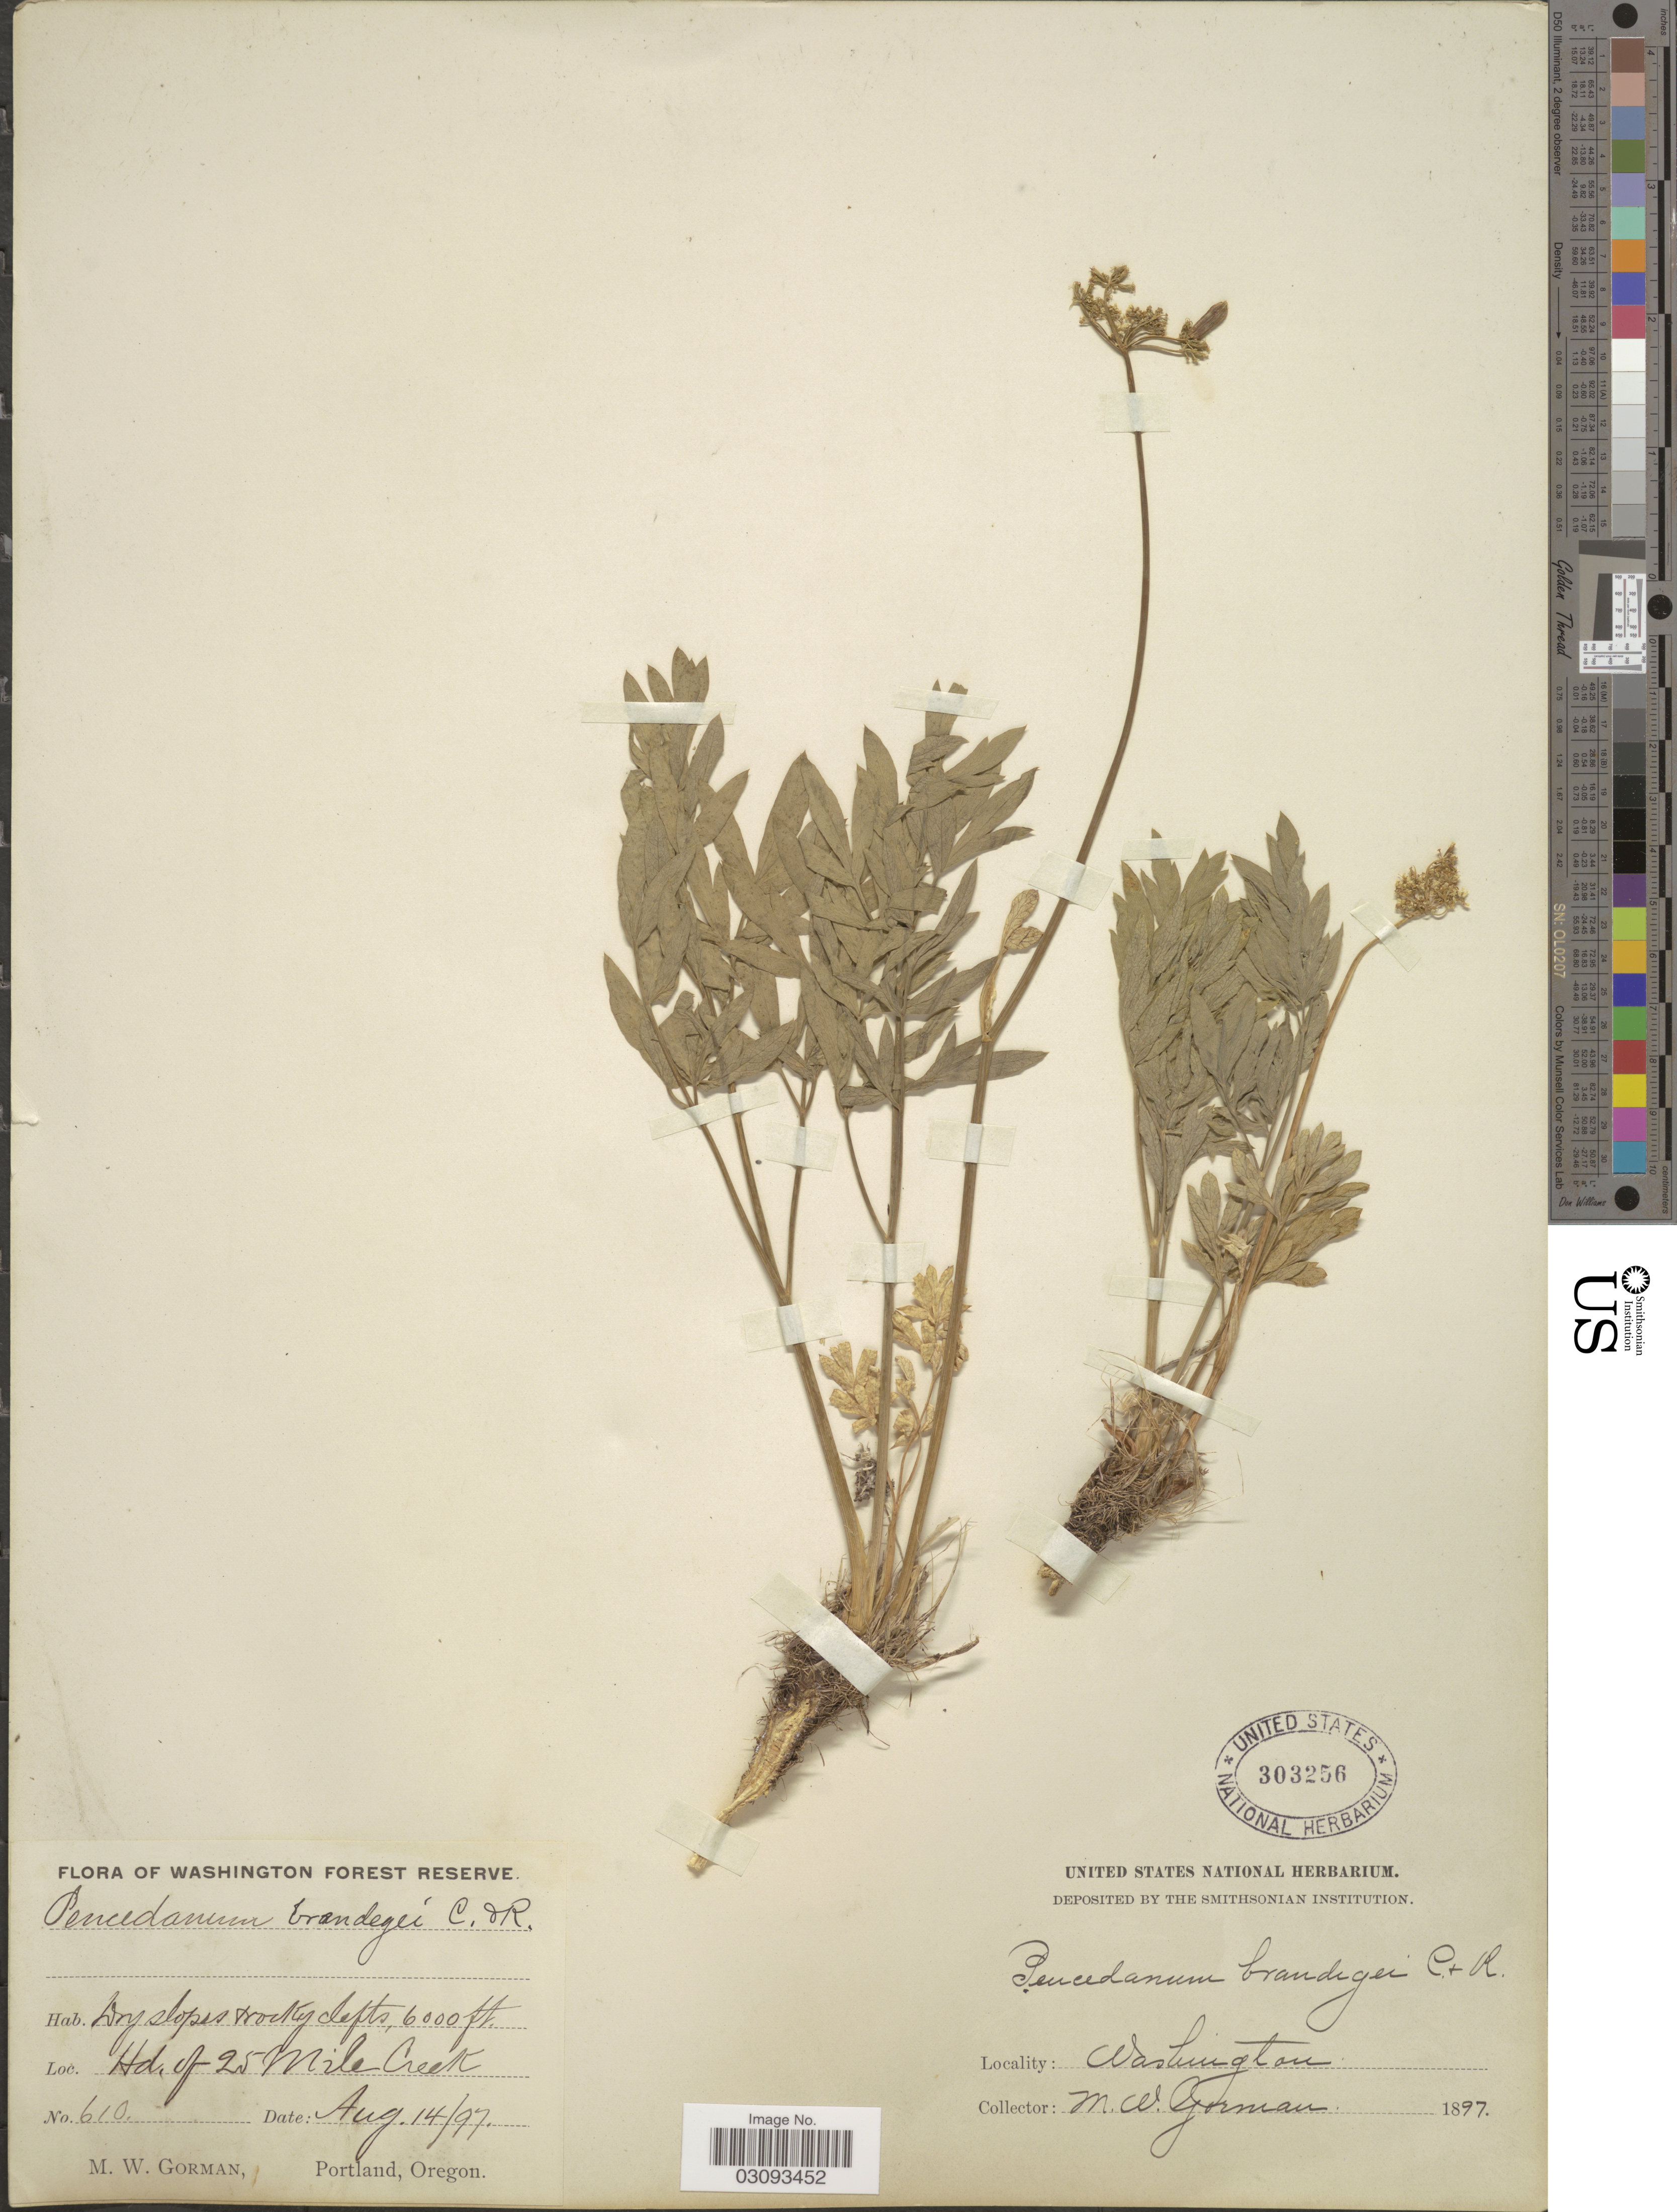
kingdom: Plantae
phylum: Tracheophyta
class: Magnoliopsida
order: Apiales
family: Apiaceae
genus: Lomatium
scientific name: Lomatium brandegeei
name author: (J.M. Coult. & Rose) J.F. Macbr.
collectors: M. W. Gorman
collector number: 610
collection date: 1897-08-14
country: United States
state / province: Washington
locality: Washington Forest, Hd. of 25 Mile Creek.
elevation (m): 1829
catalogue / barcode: US 303256